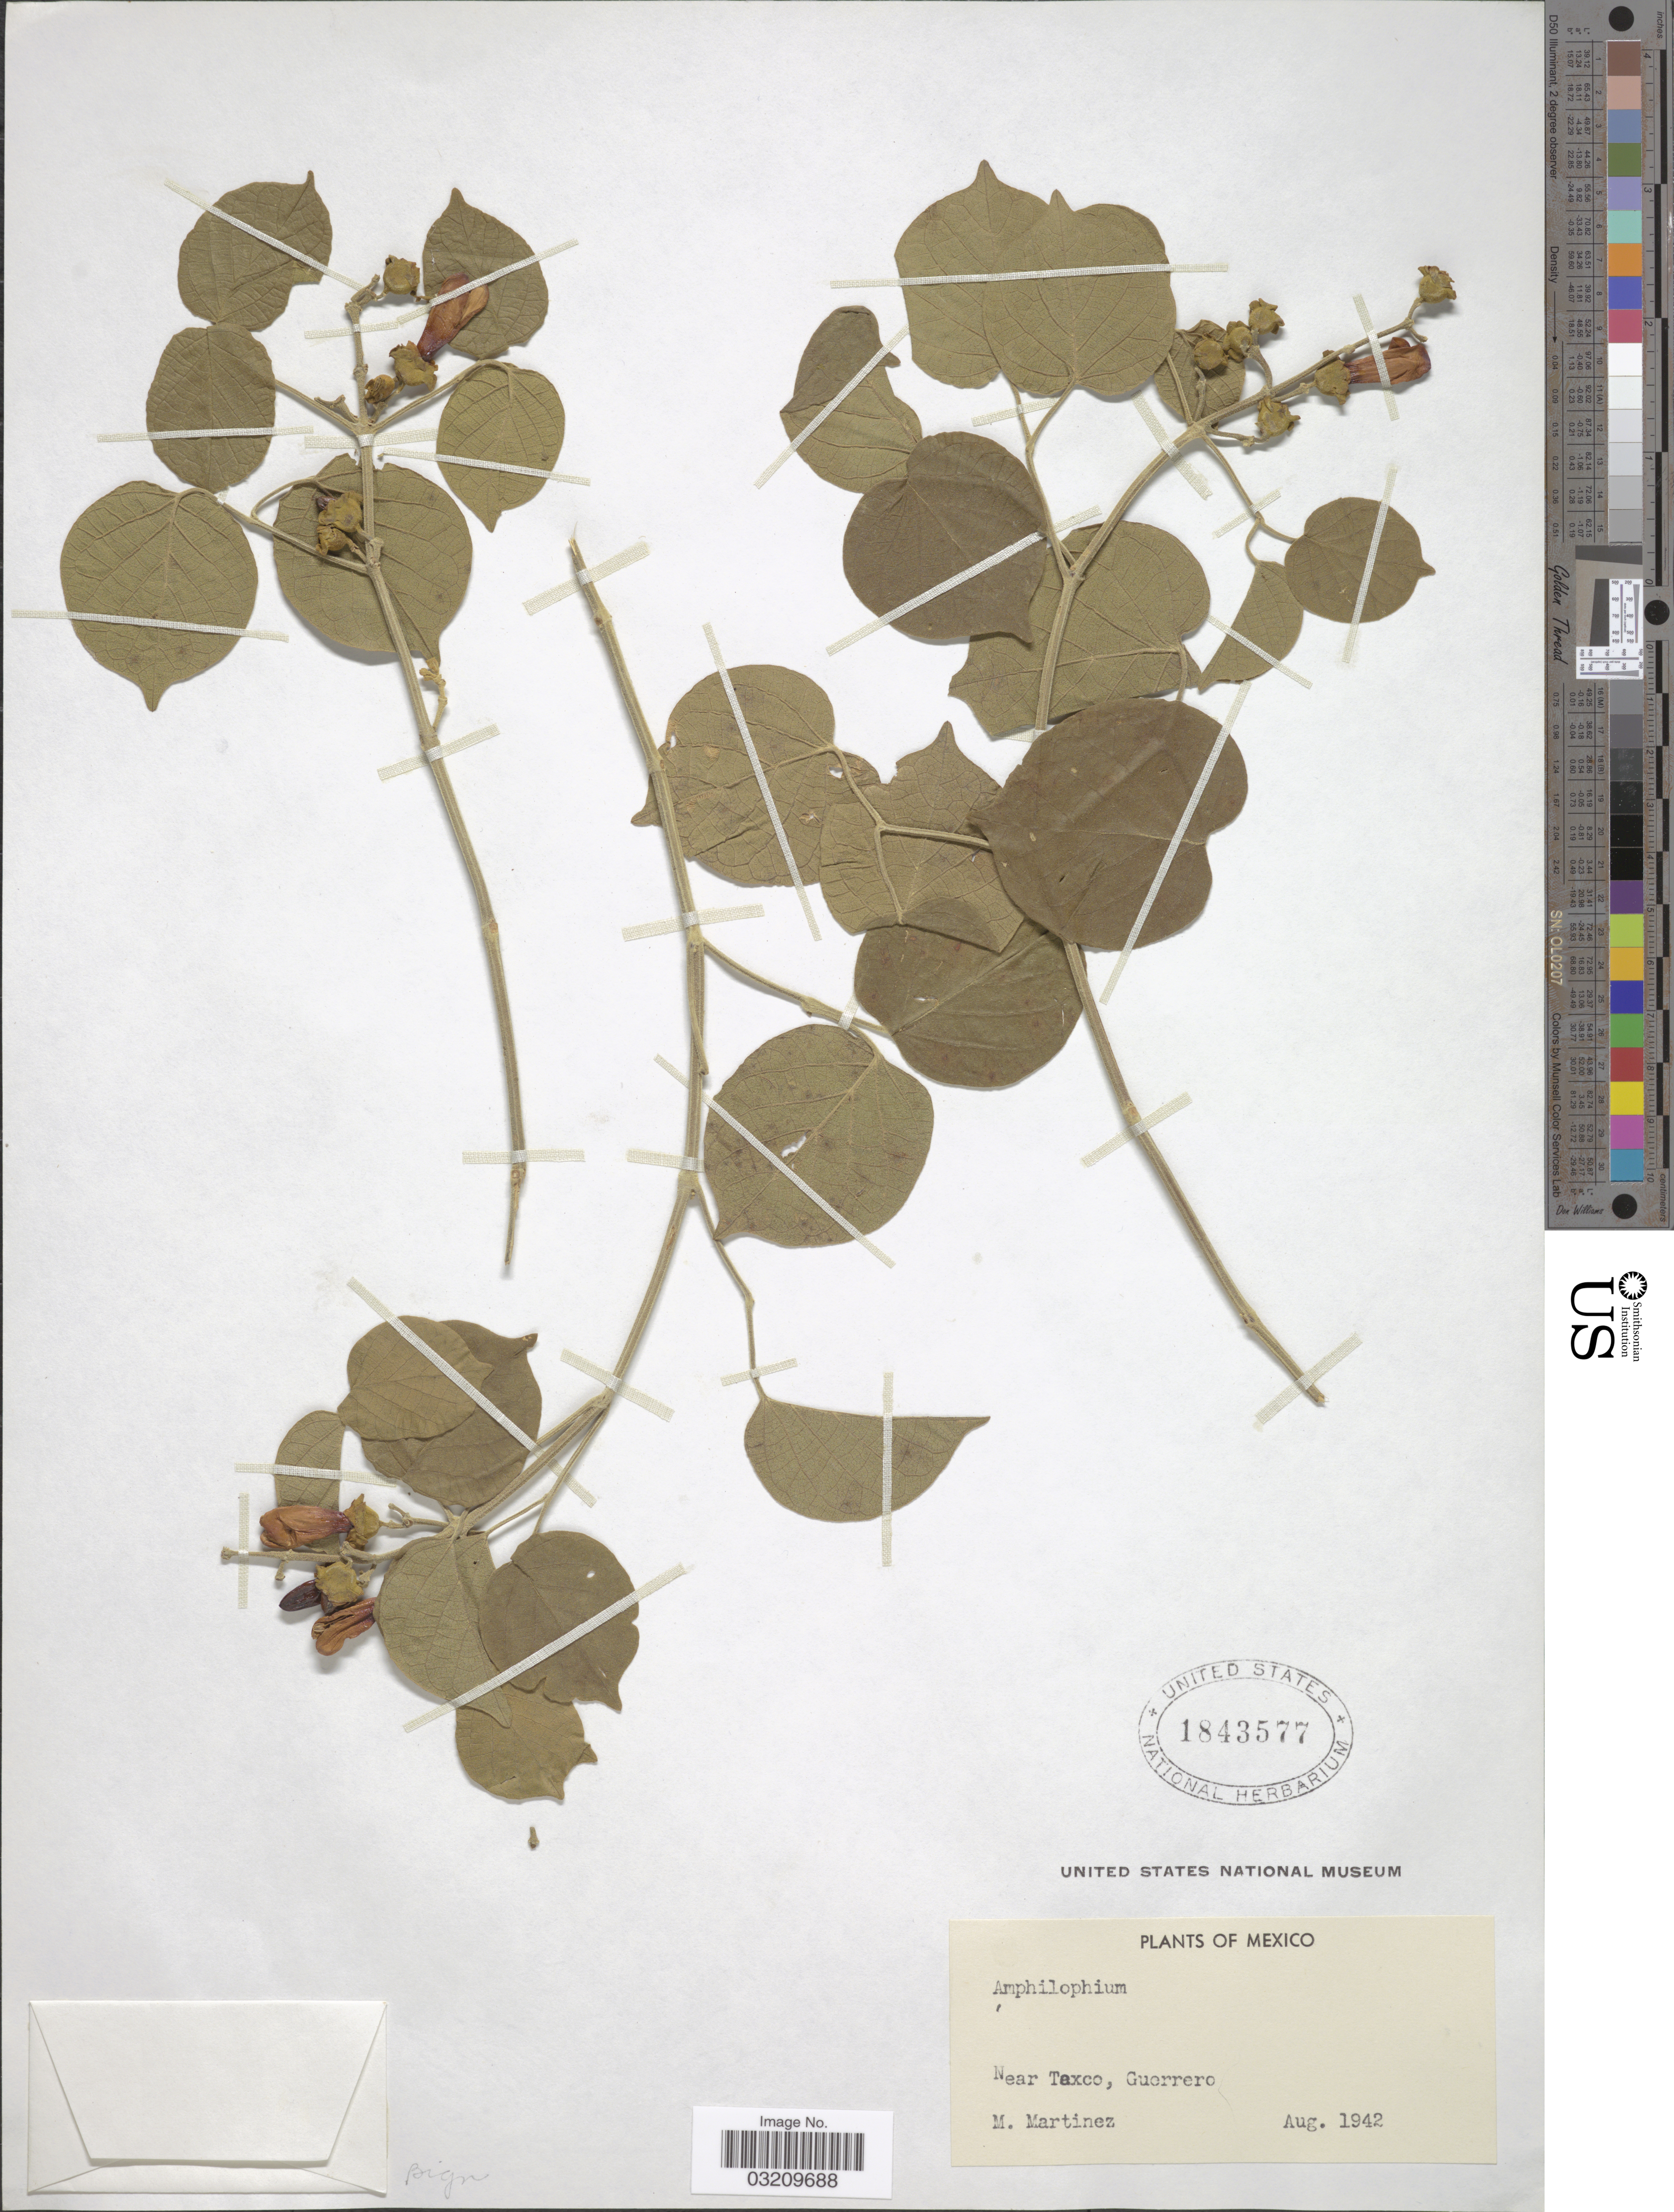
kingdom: Plantae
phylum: Tracheophyta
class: Magnoliopsida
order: Lamiales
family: Bignoniaceae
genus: Amphilophium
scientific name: Amphilophium sp.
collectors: M. Martínez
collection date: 1942-08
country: Mexico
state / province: Guerrero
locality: Near Taxco.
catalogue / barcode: US 1843577